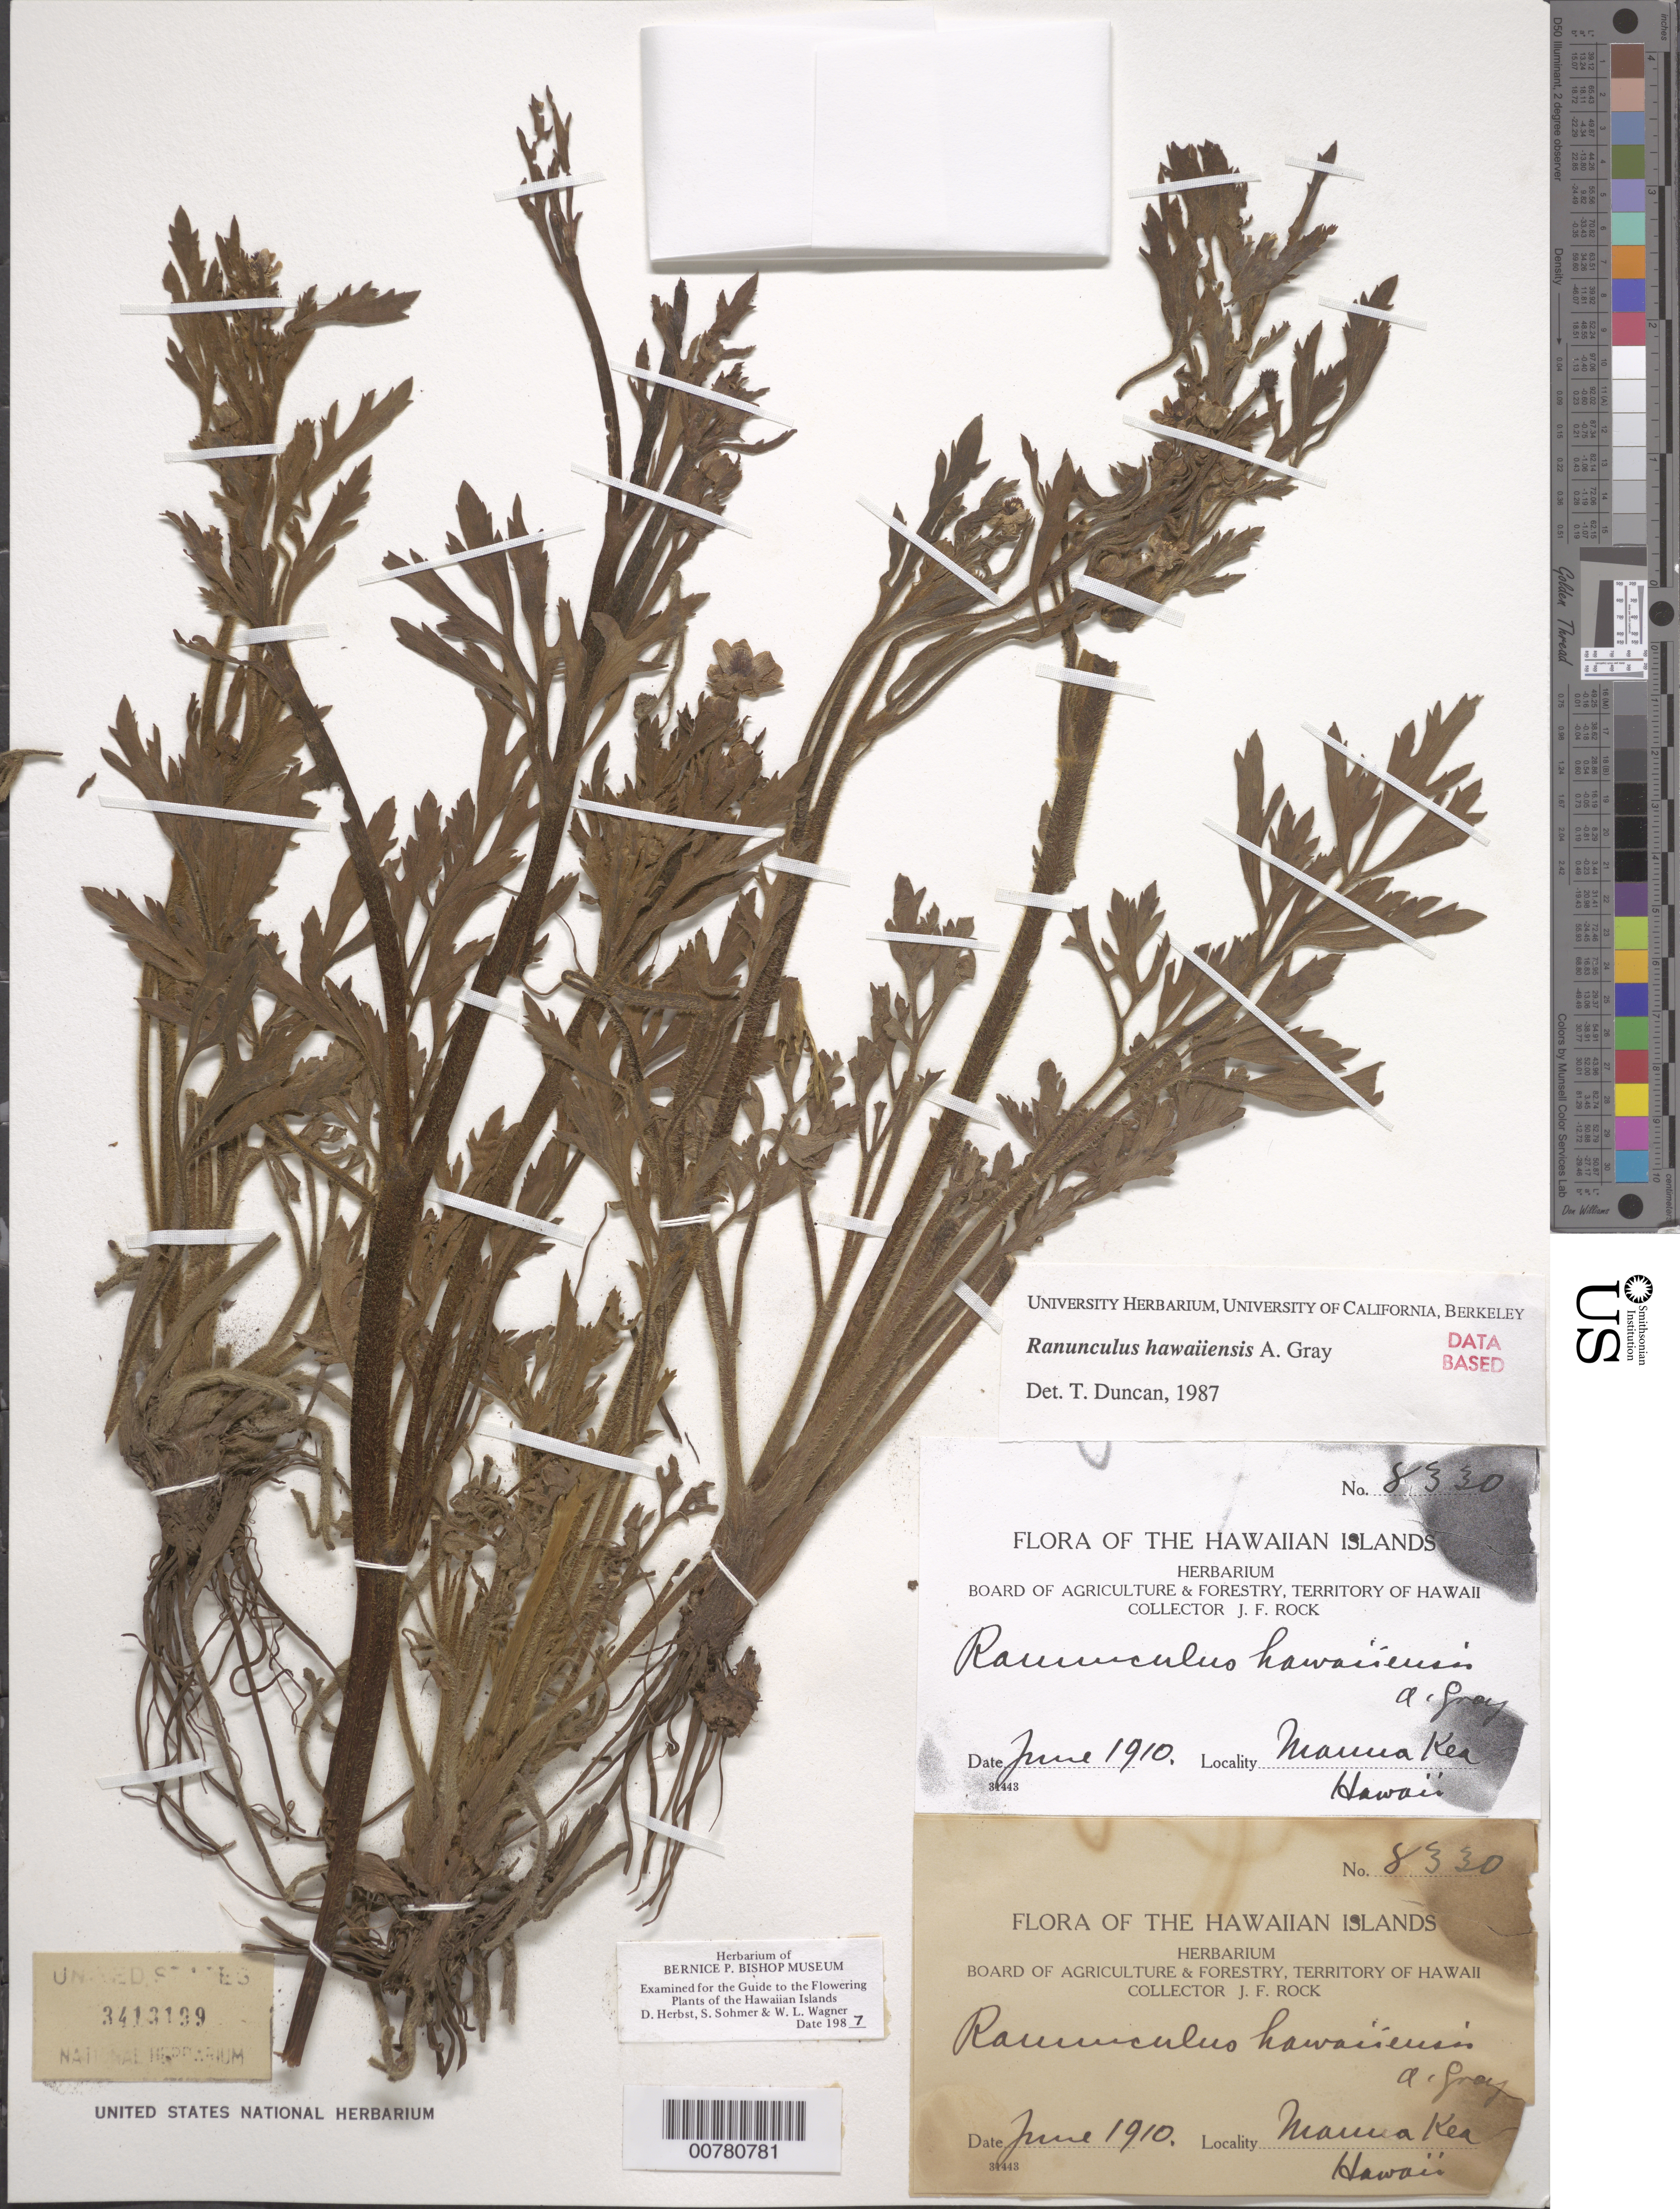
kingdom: Plantae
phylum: Tracheophyta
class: Magnoliopsida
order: Ranunculales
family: Ranunculaceae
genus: Ranunculus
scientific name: Ranunculus hawaiensis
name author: A. Gray in Wilkes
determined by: Duncan, T.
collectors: J. F. Rock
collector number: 8330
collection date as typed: Jun 1910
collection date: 1910-06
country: United States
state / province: Hawaii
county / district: Hawaii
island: Hawaii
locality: Mauna Kea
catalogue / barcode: US 3413199